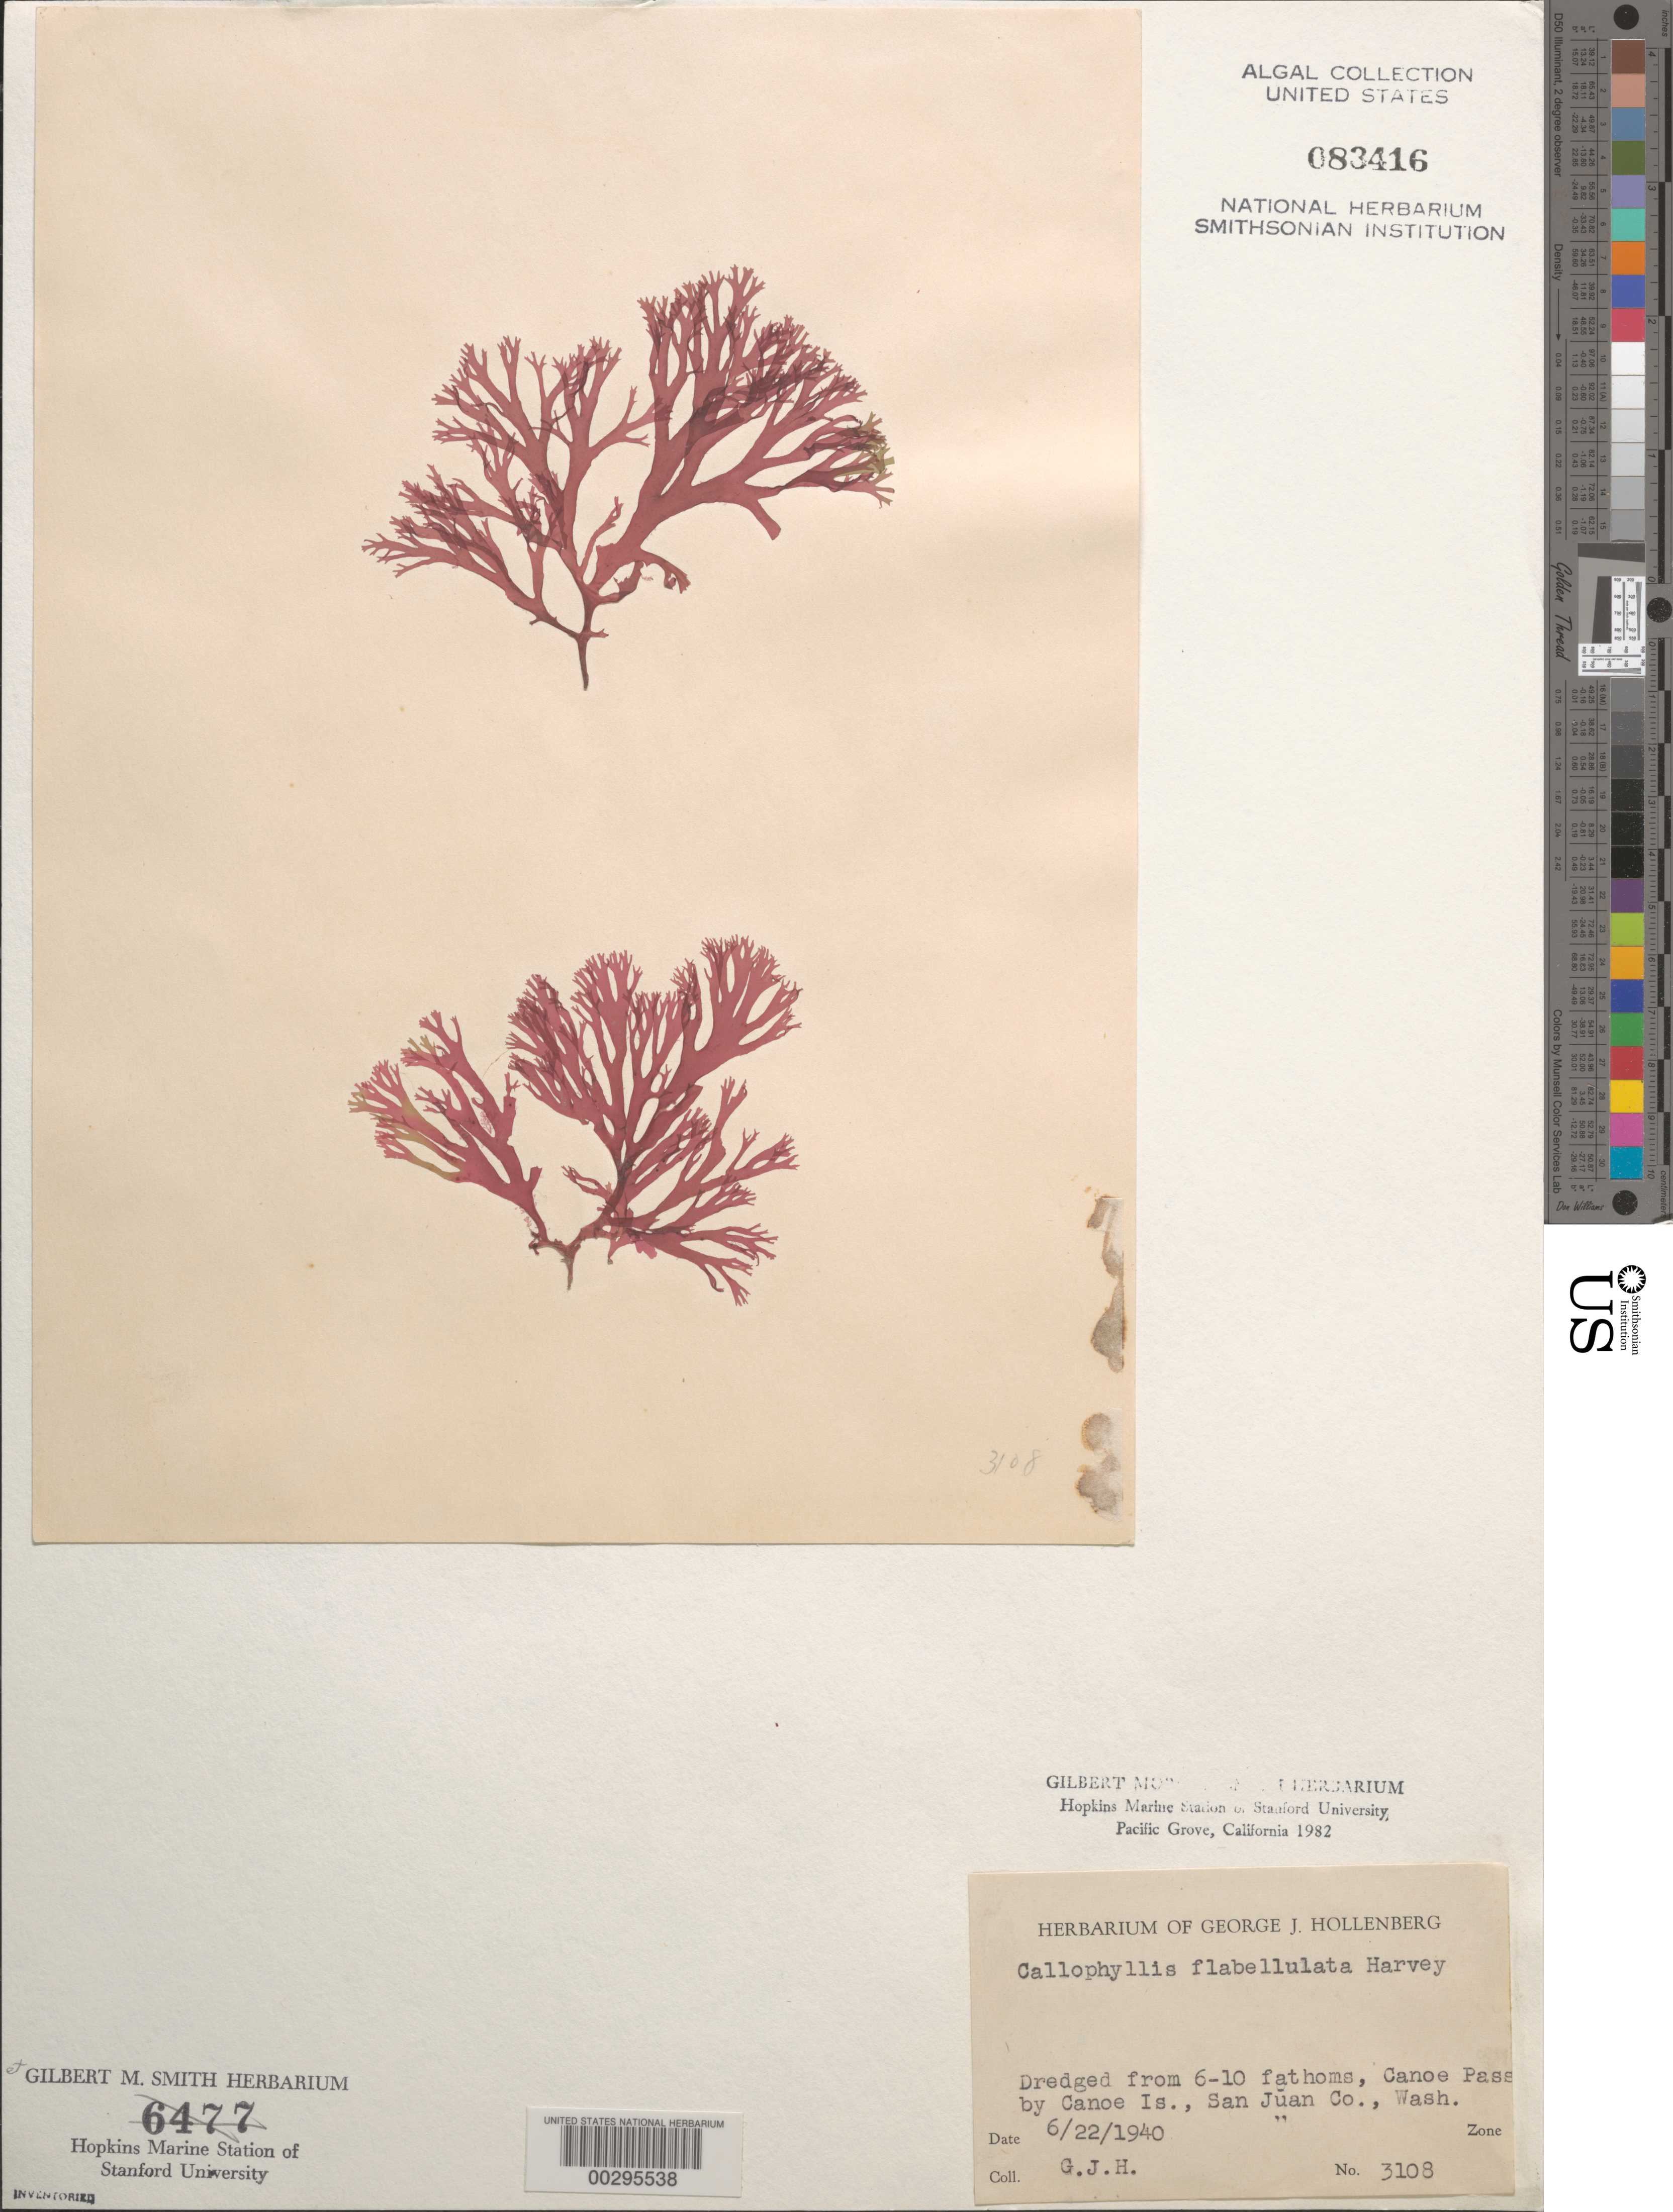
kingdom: Plantae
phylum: Rhodophyta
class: Florideophyceae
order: Gigartinales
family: Kallymeniaceae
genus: Callophyllis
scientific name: Callophyllis flabellulata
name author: Harv.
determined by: Hollenberg, George J.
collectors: G. Hollenberg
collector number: GJH 3108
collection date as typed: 22 Jun 1940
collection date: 1940-06-22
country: United States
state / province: Washington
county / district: San Juan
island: San Juan Islands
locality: Canoe Pass by Canoe Island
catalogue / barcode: US 83416